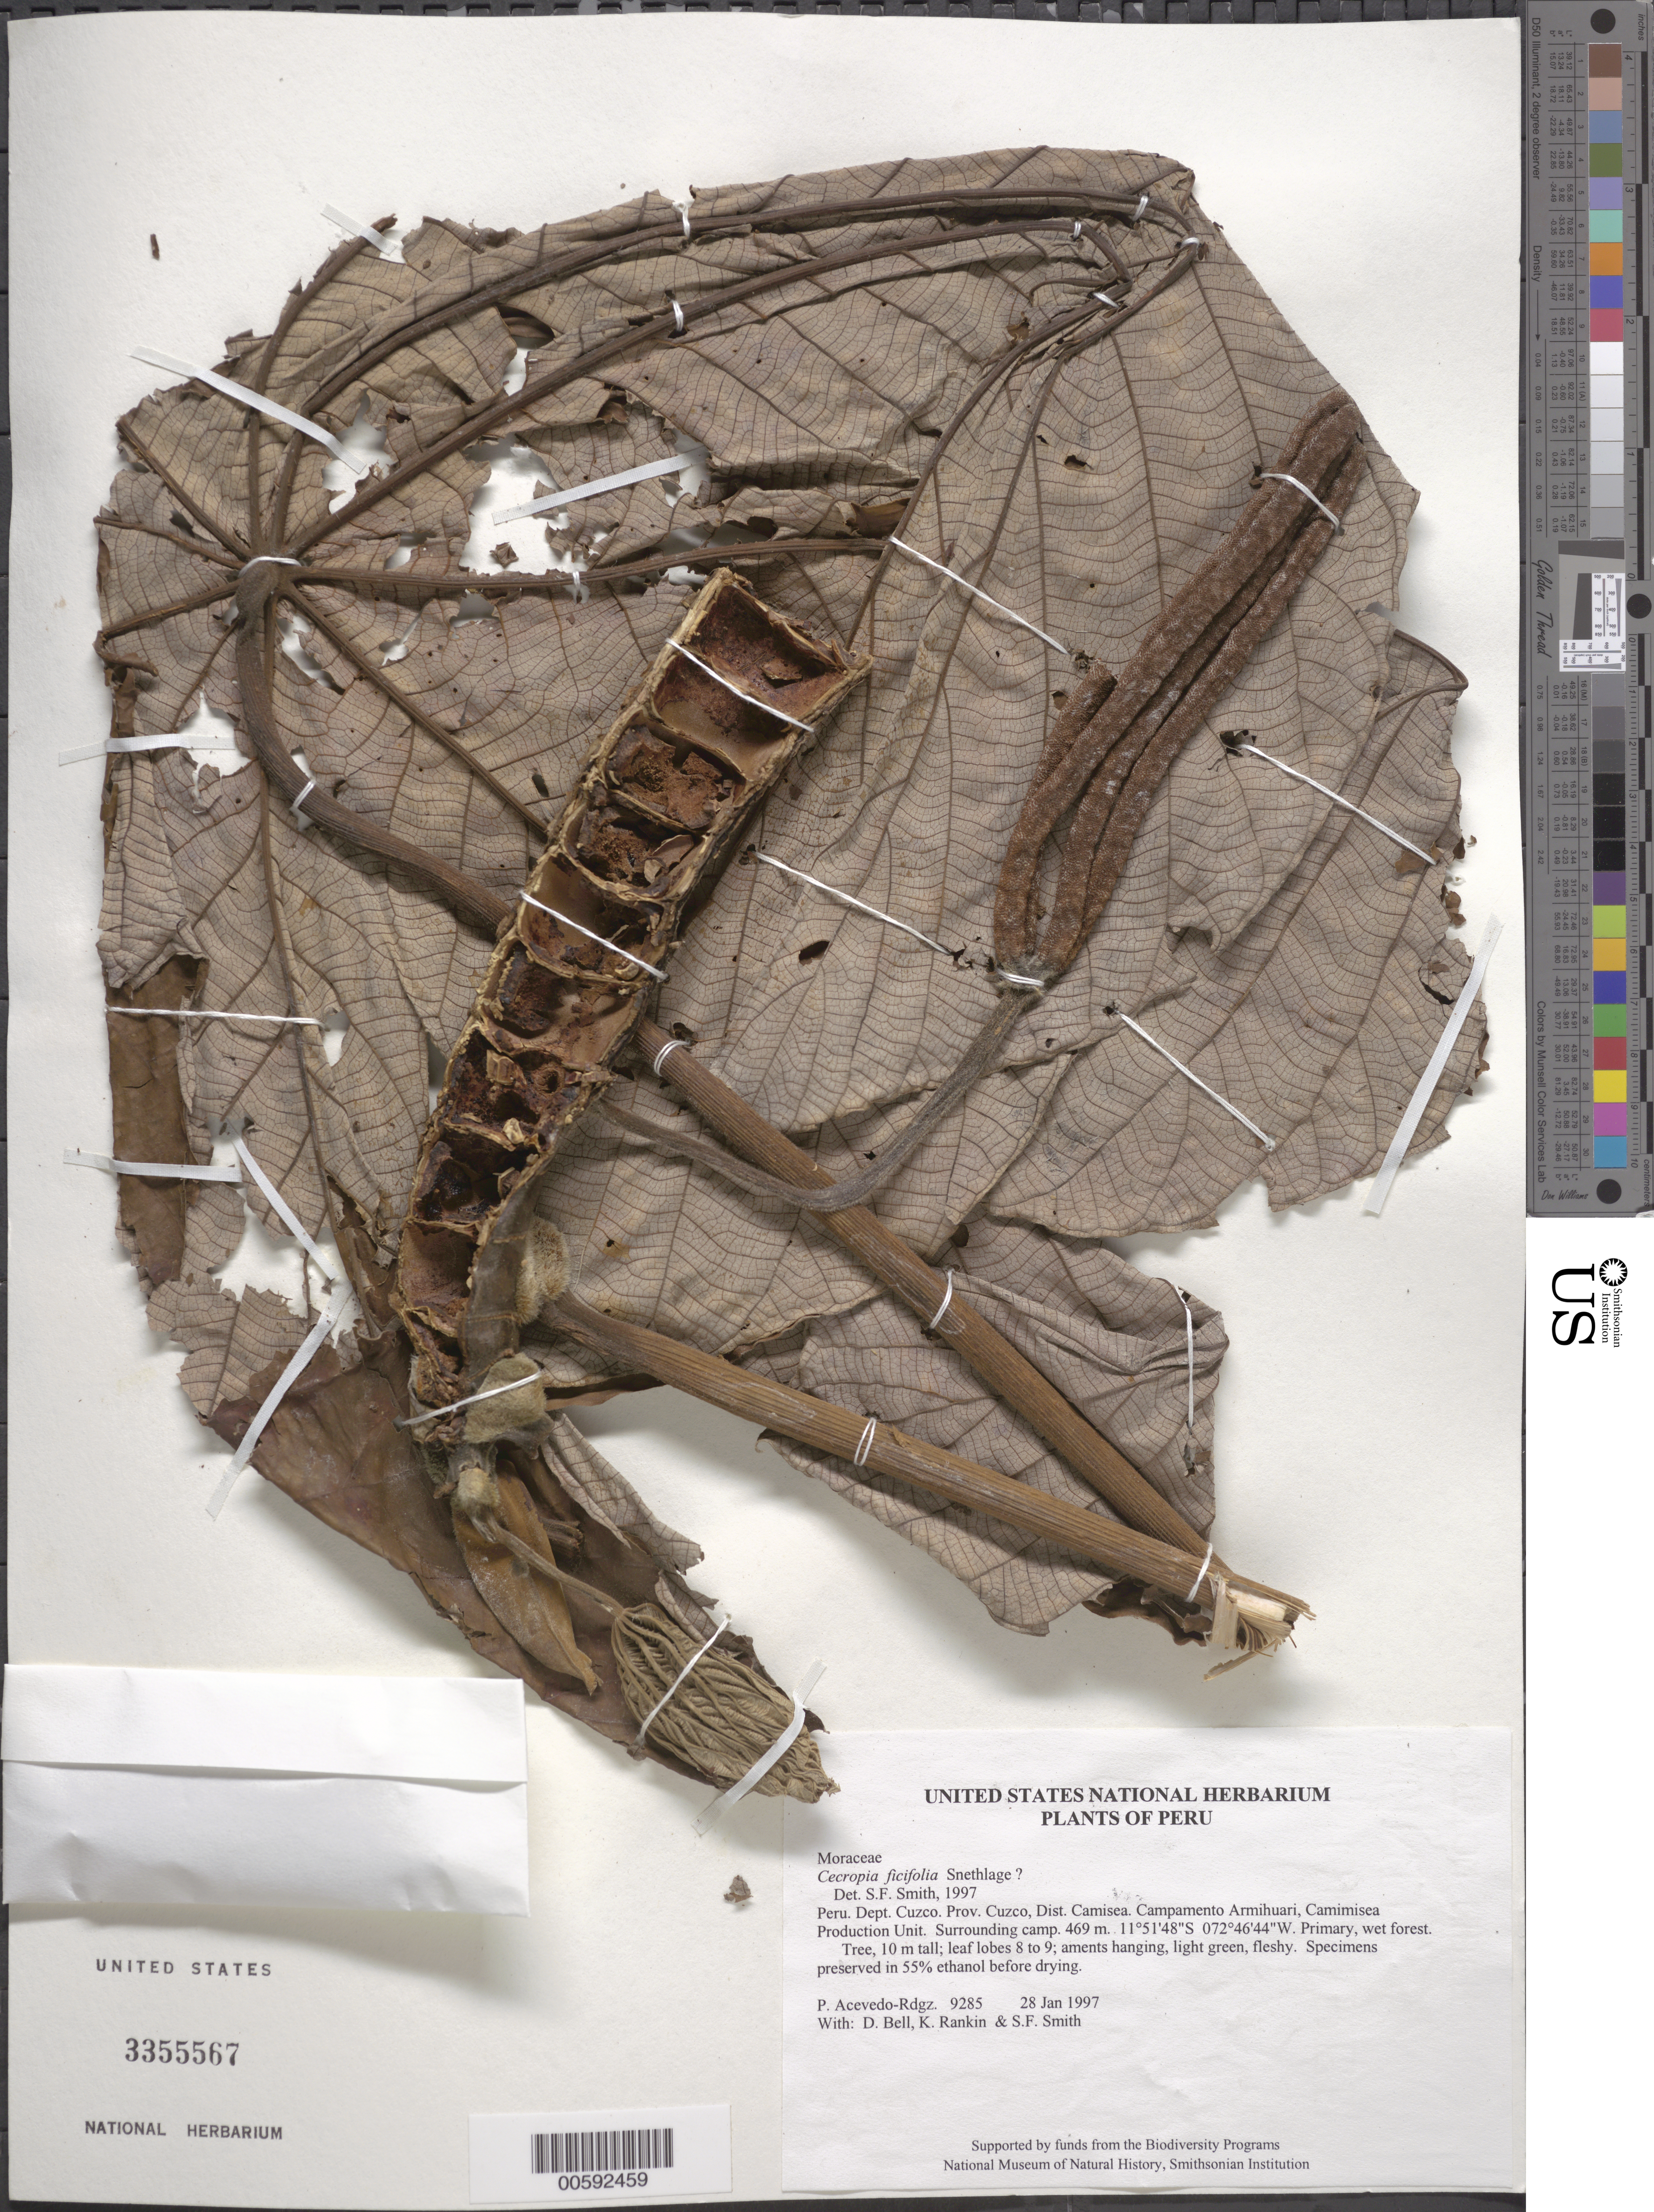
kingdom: Plantae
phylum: Tracheophyta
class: Magnoliopsida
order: Rosales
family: Urticaceae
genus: Cecropia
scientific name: Cecropia ficifolia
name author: Snethlage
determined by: Smith, Stephen F., (US), NMNH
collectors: P. Acevedo-Rodr., D. A. Bell, K. B. Rankin & S.F. Smith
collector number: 9285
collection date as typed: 28 Jan 1997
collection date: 1997-01-28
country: Peru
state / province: Cusco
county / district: Cusco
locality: Districto Camisea, Campamento Armihuari, Camimisea Production Unit. Surrounding camp.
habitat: Primary, wet forest.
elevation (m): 469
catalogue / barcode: US 3355567